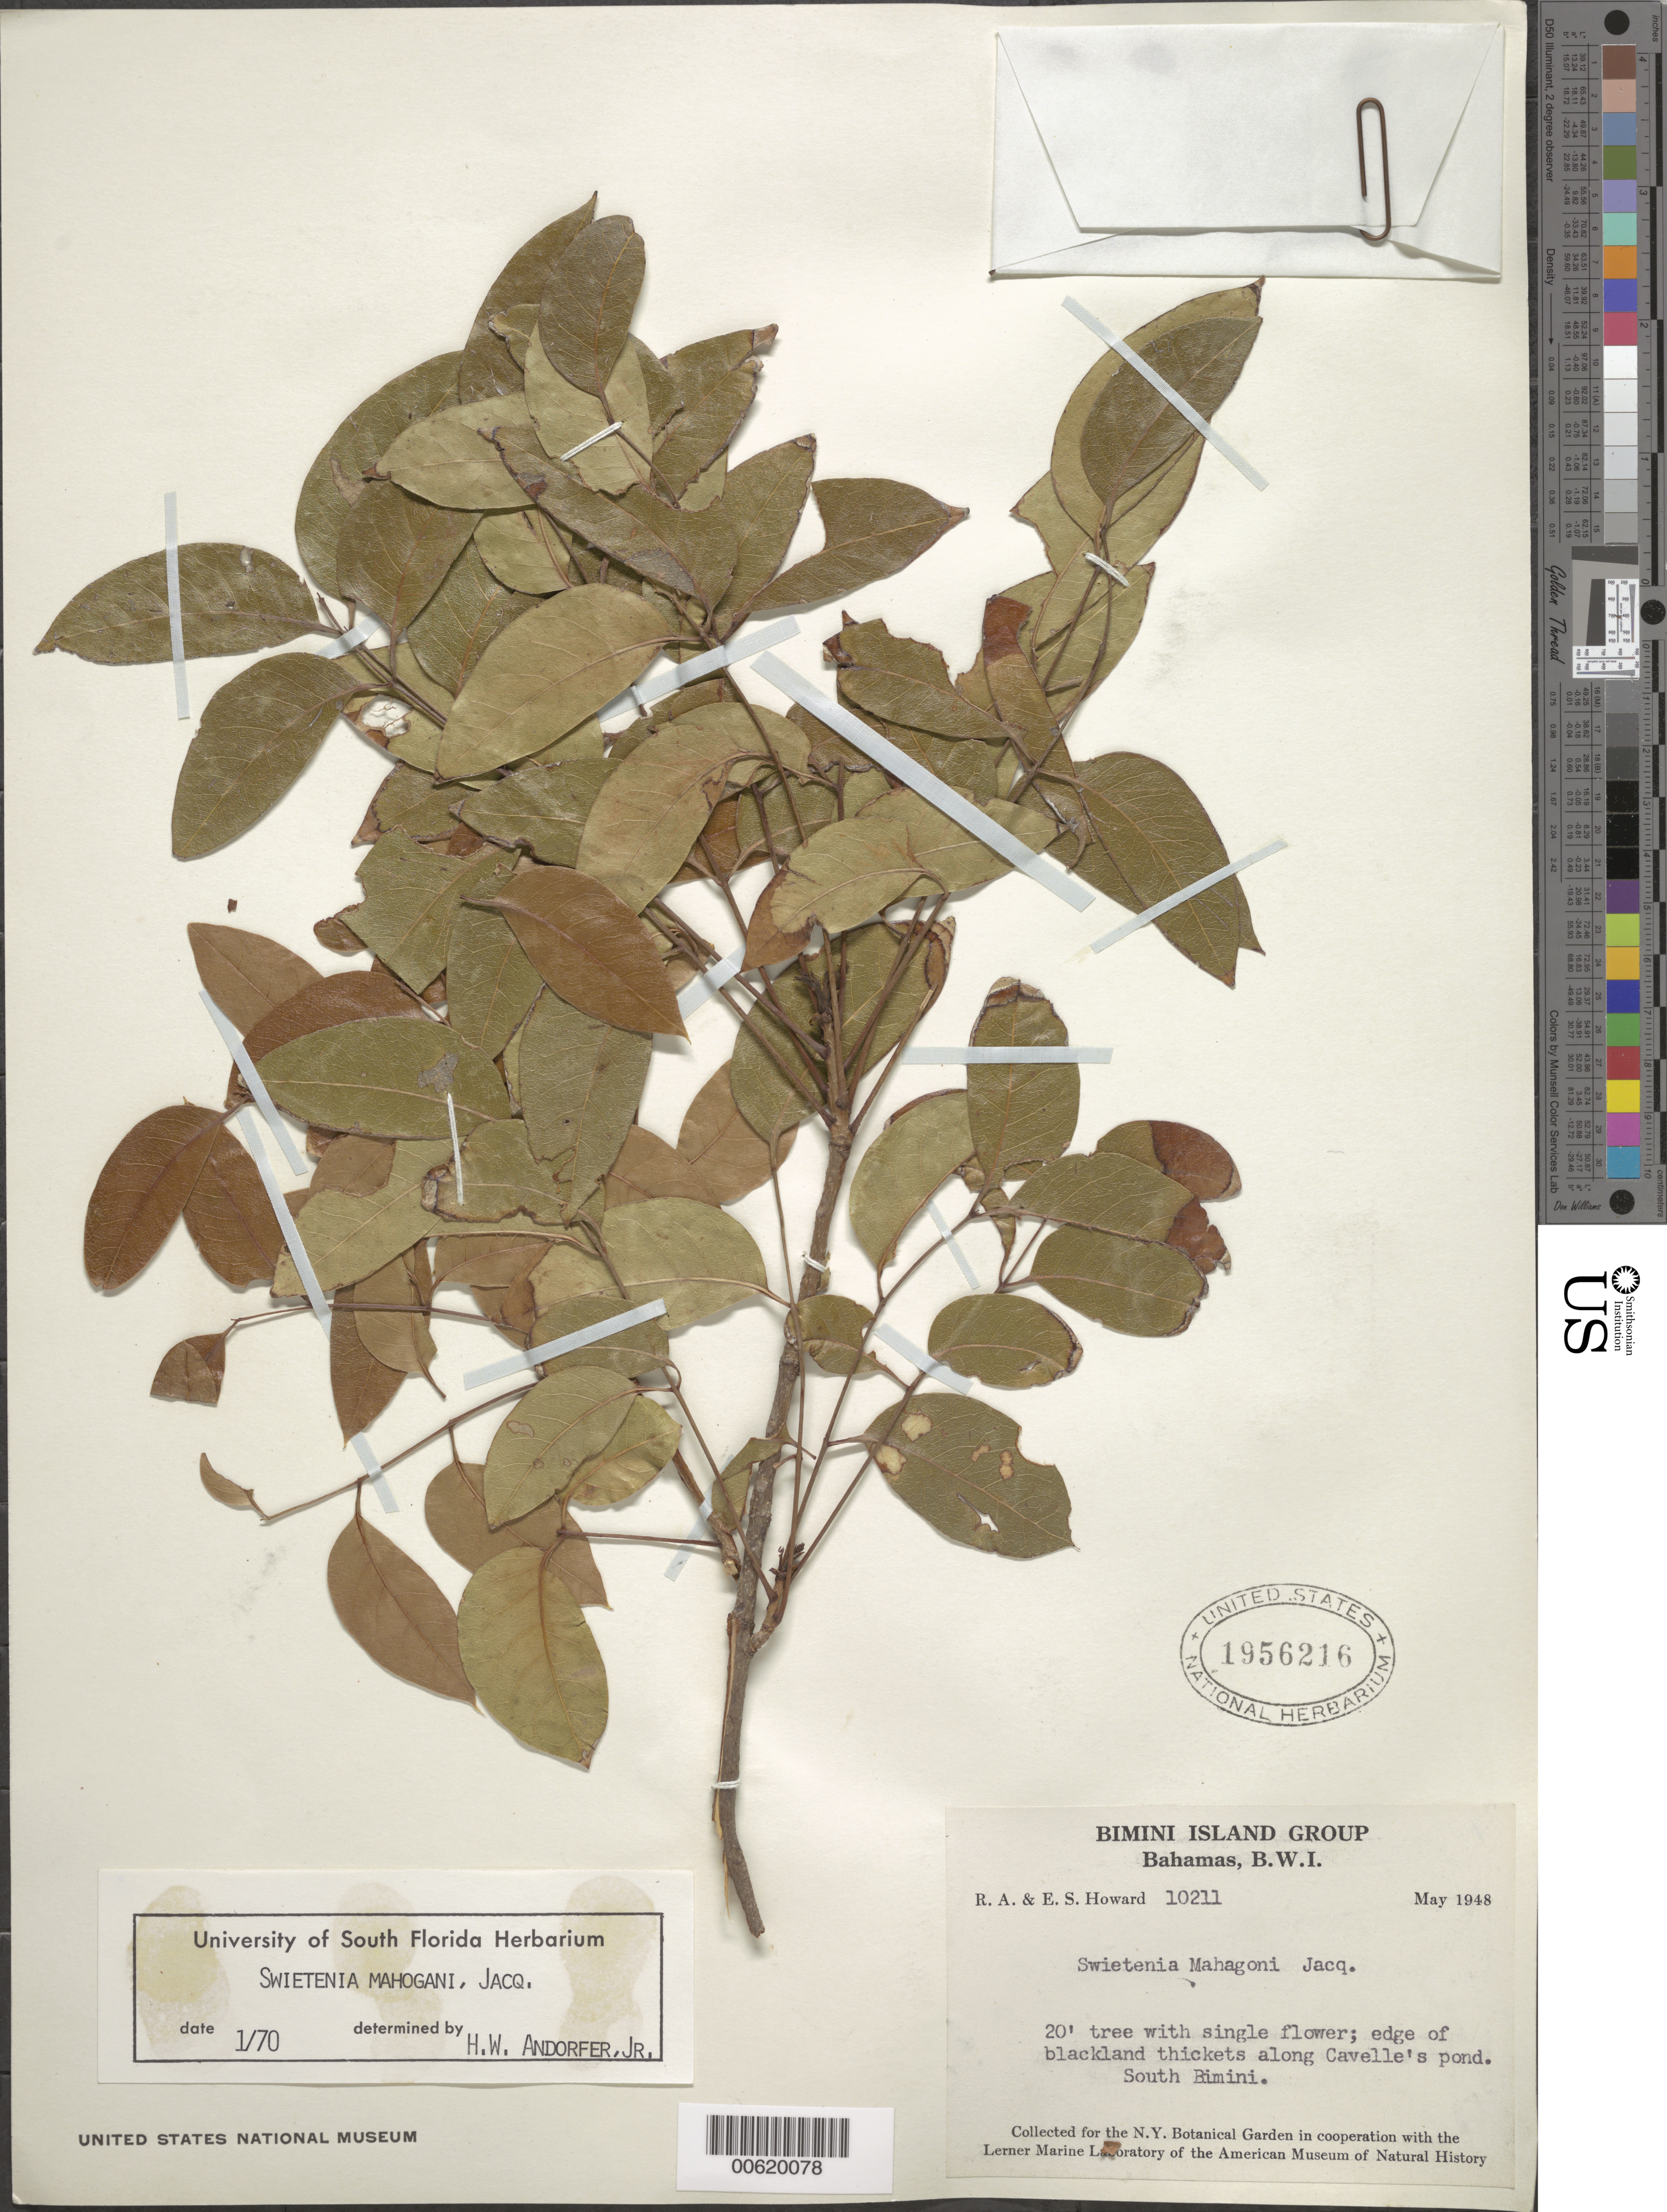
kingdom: Plantae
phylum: Tracheophyta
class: Magnoliopsida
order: Sapindales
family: Meliaceae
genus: Swietenia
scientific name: Swietenia mahagoni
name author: (L.) Jacq.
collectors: R. A. Howard & E. S. Howard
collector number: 10211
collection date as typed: May 1948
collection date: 1948-05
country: Bahamas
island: Bimini Is.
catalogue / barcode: US 1956216